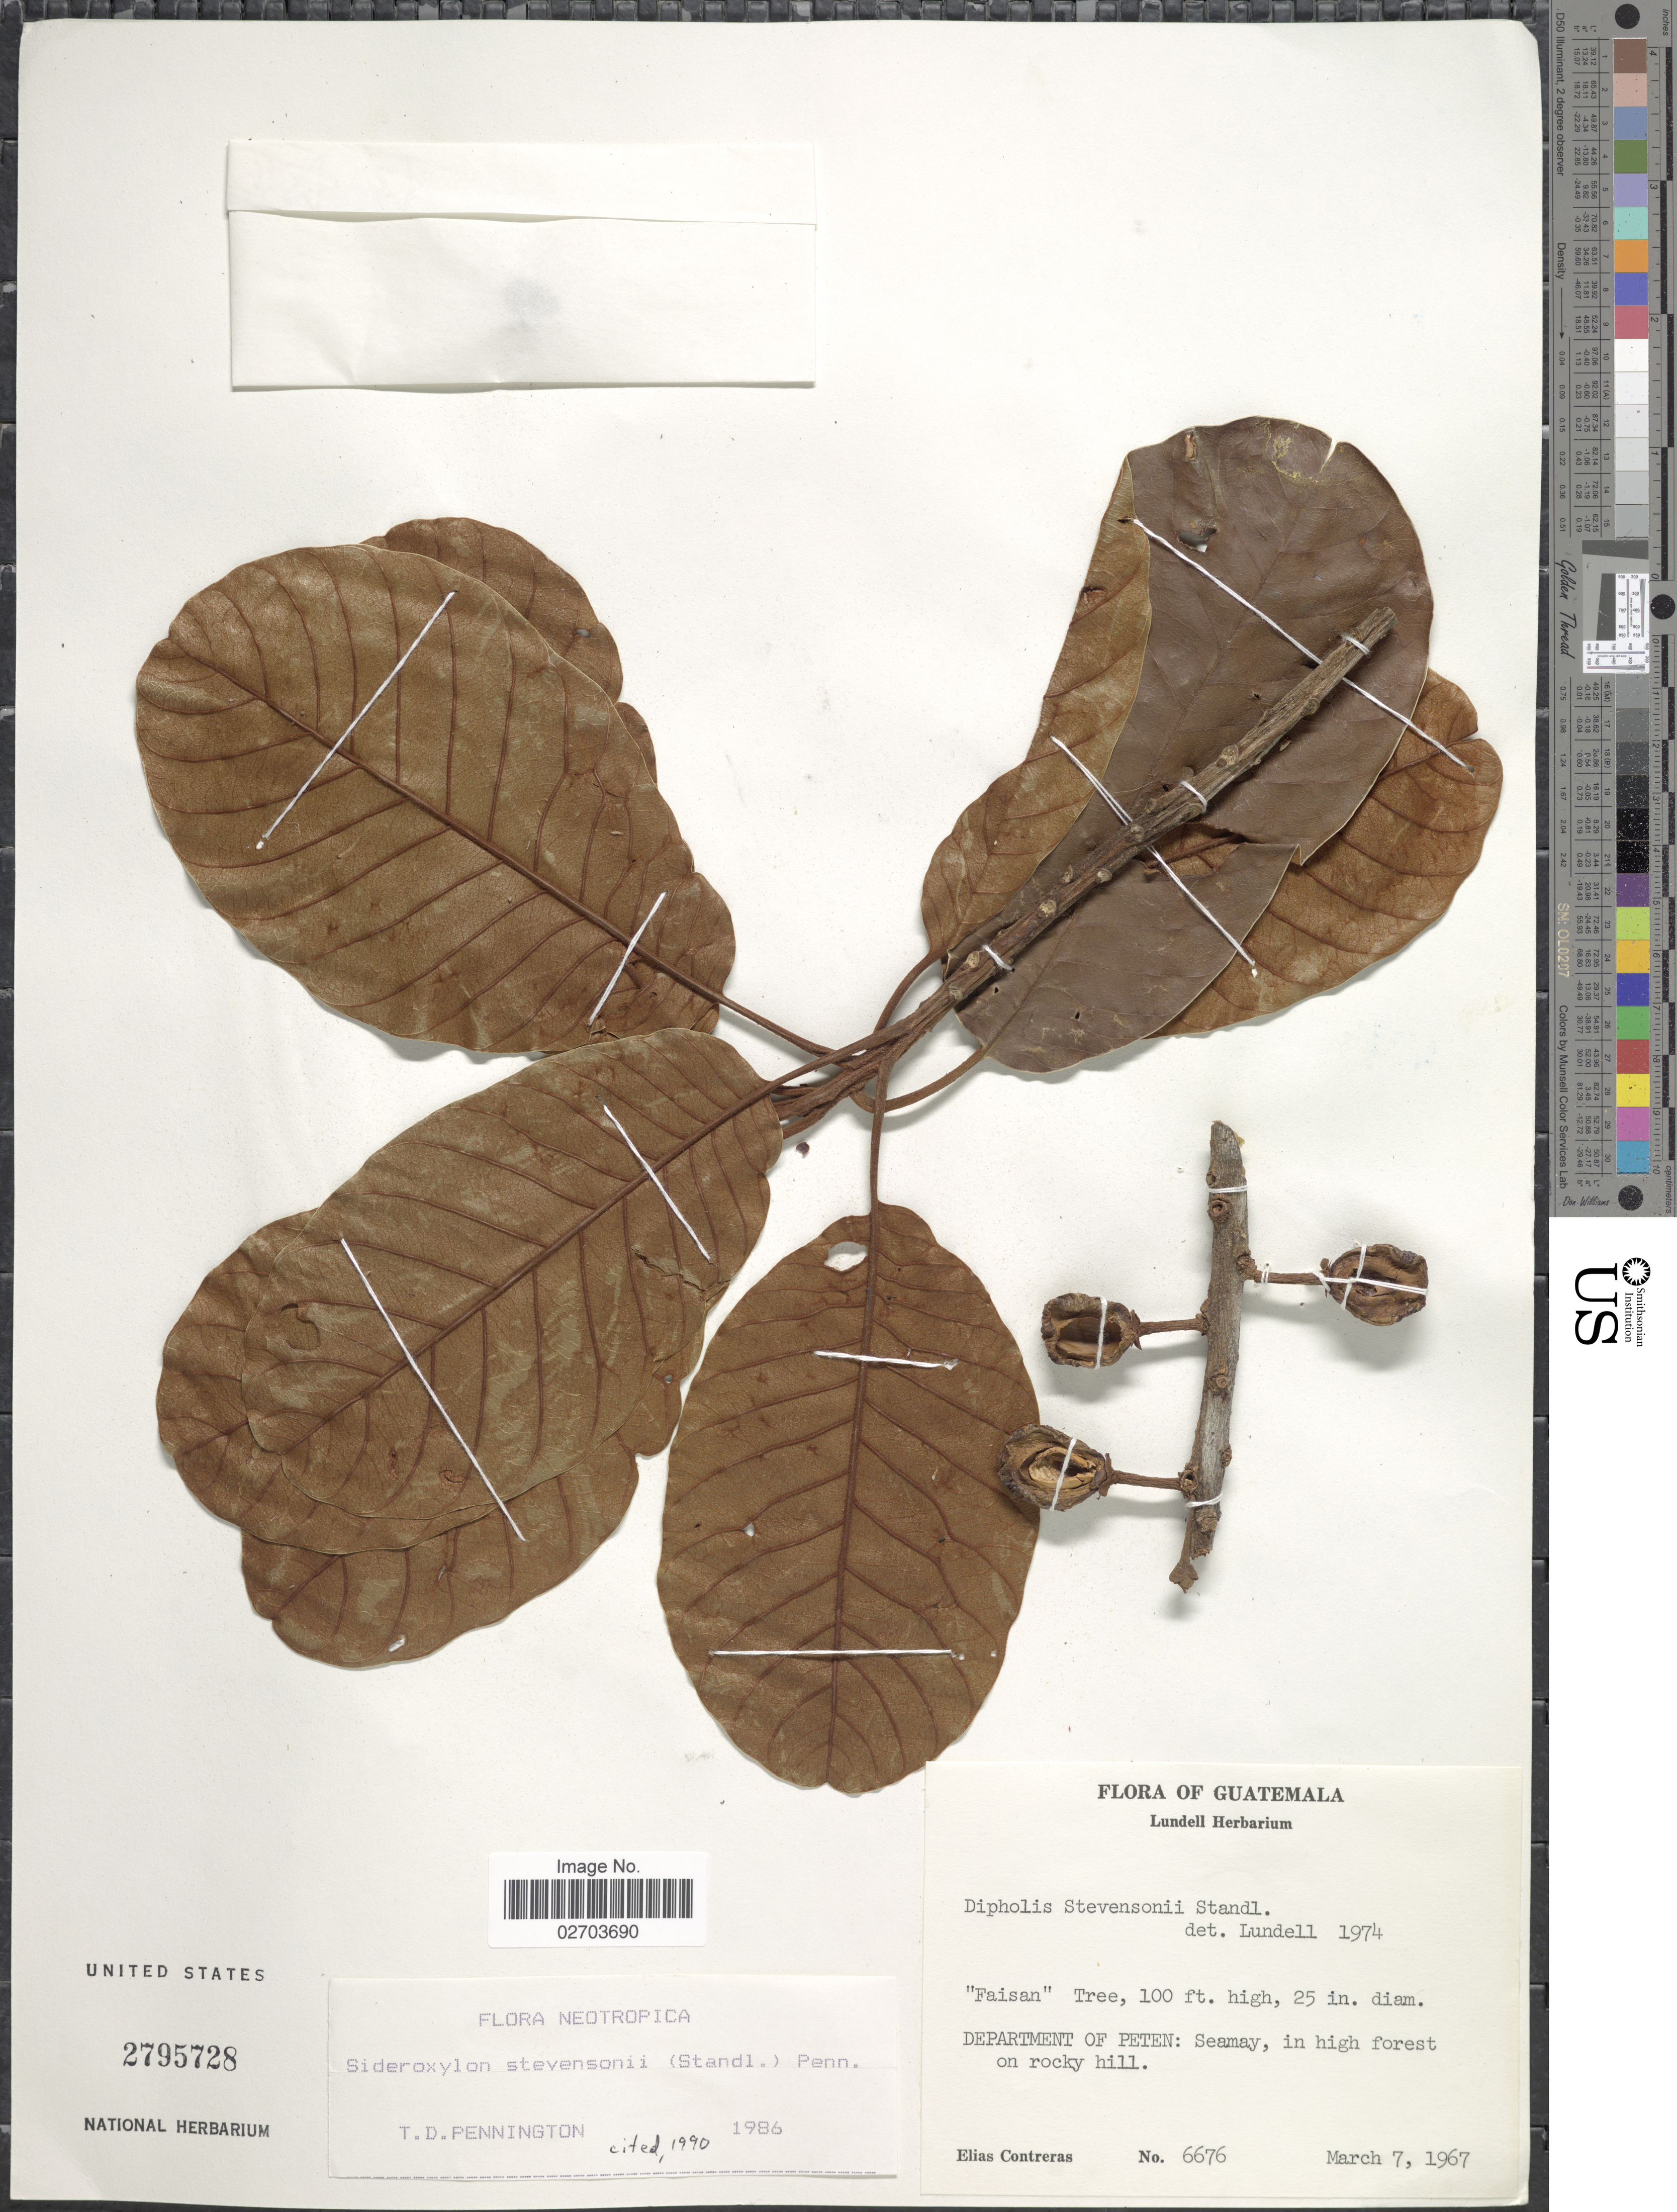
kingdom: Plantae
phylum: Tracheophyta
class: Magnoliopsida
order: Ericales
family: Sapotaceae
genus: Sideroxylon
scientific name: Sideroxylon stevensonii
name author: (Standl.) T.D. Penn.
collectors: E. Contreras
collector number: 6676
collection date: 1967-03-07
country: Guatemala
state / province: El Petén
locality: Seamay, in high forest on rocky hill.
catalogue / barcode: US 2795728